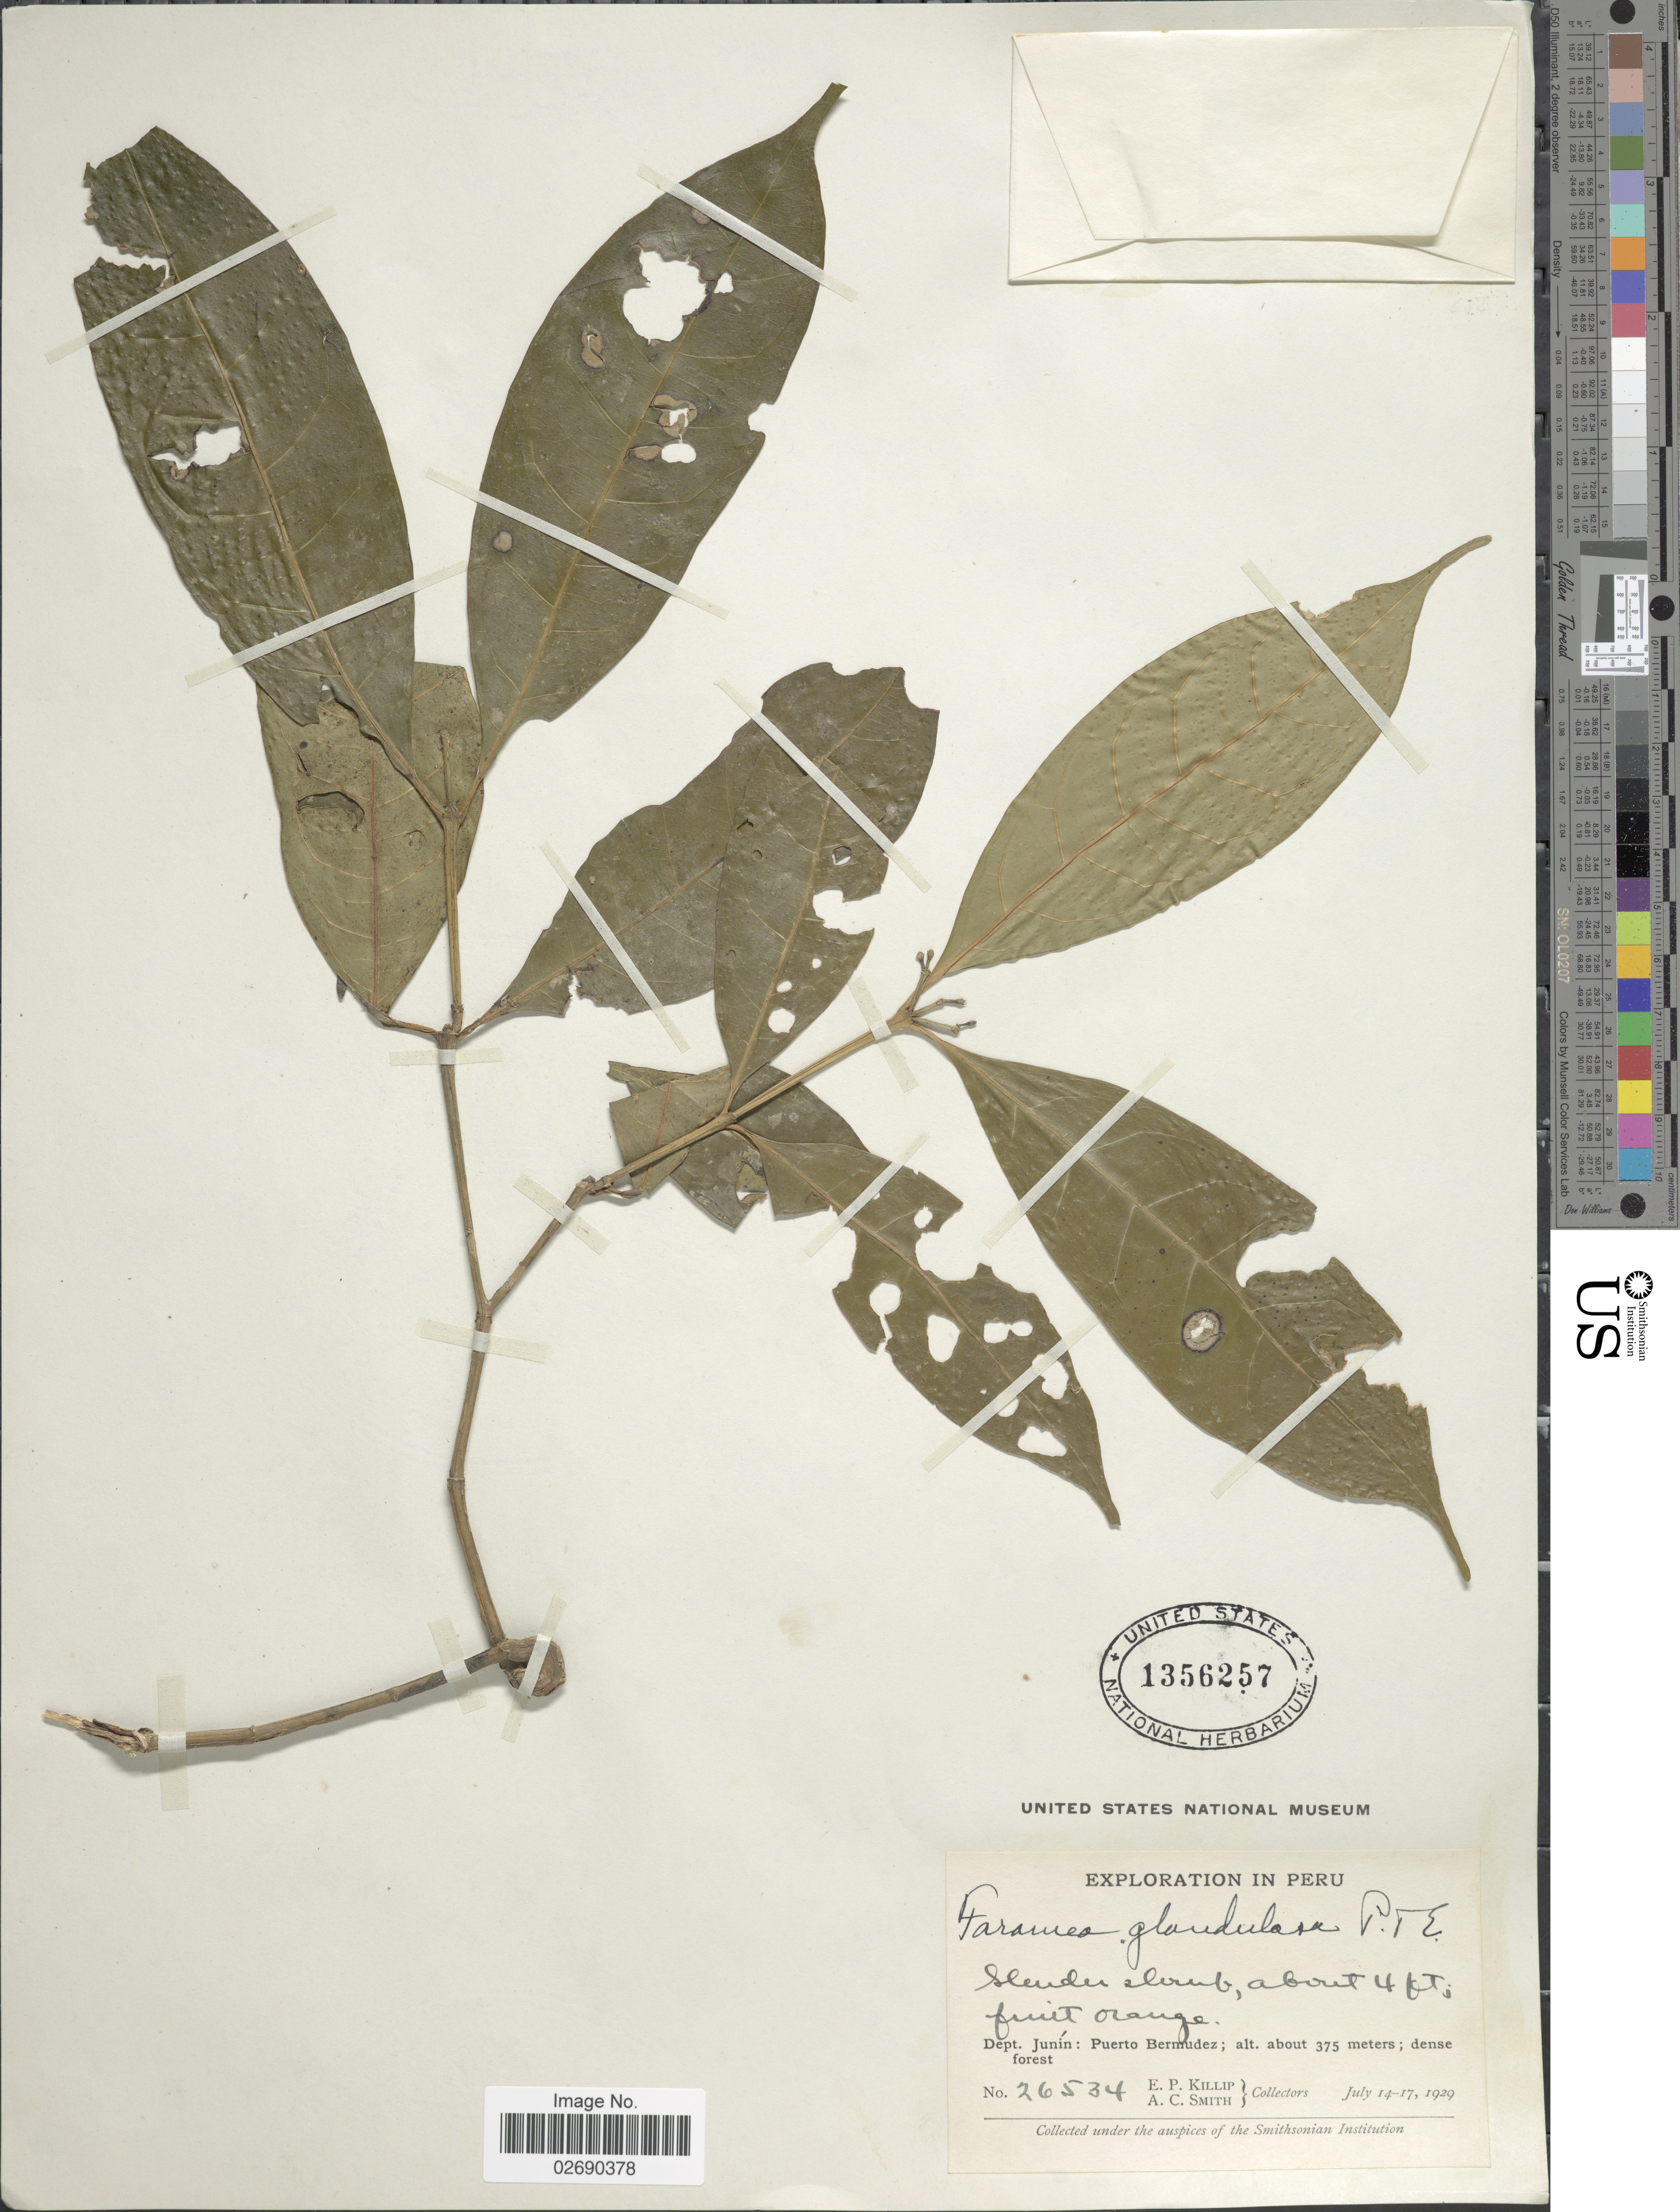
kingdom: Plantae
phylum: Tracheophyta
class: Magnoliopsida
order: Gentianales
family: Rubiaceae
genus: Faramea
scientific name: Faramea glandulosa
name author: Poepp.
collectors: E. P. Killip & A. C. Smith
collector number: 26534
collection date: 1929-07-14/1929-07-17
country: Peru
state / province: Junín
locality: Dept. Junín: Puerto Bermudez; dense forest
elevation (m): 375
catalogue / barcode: US 1356257